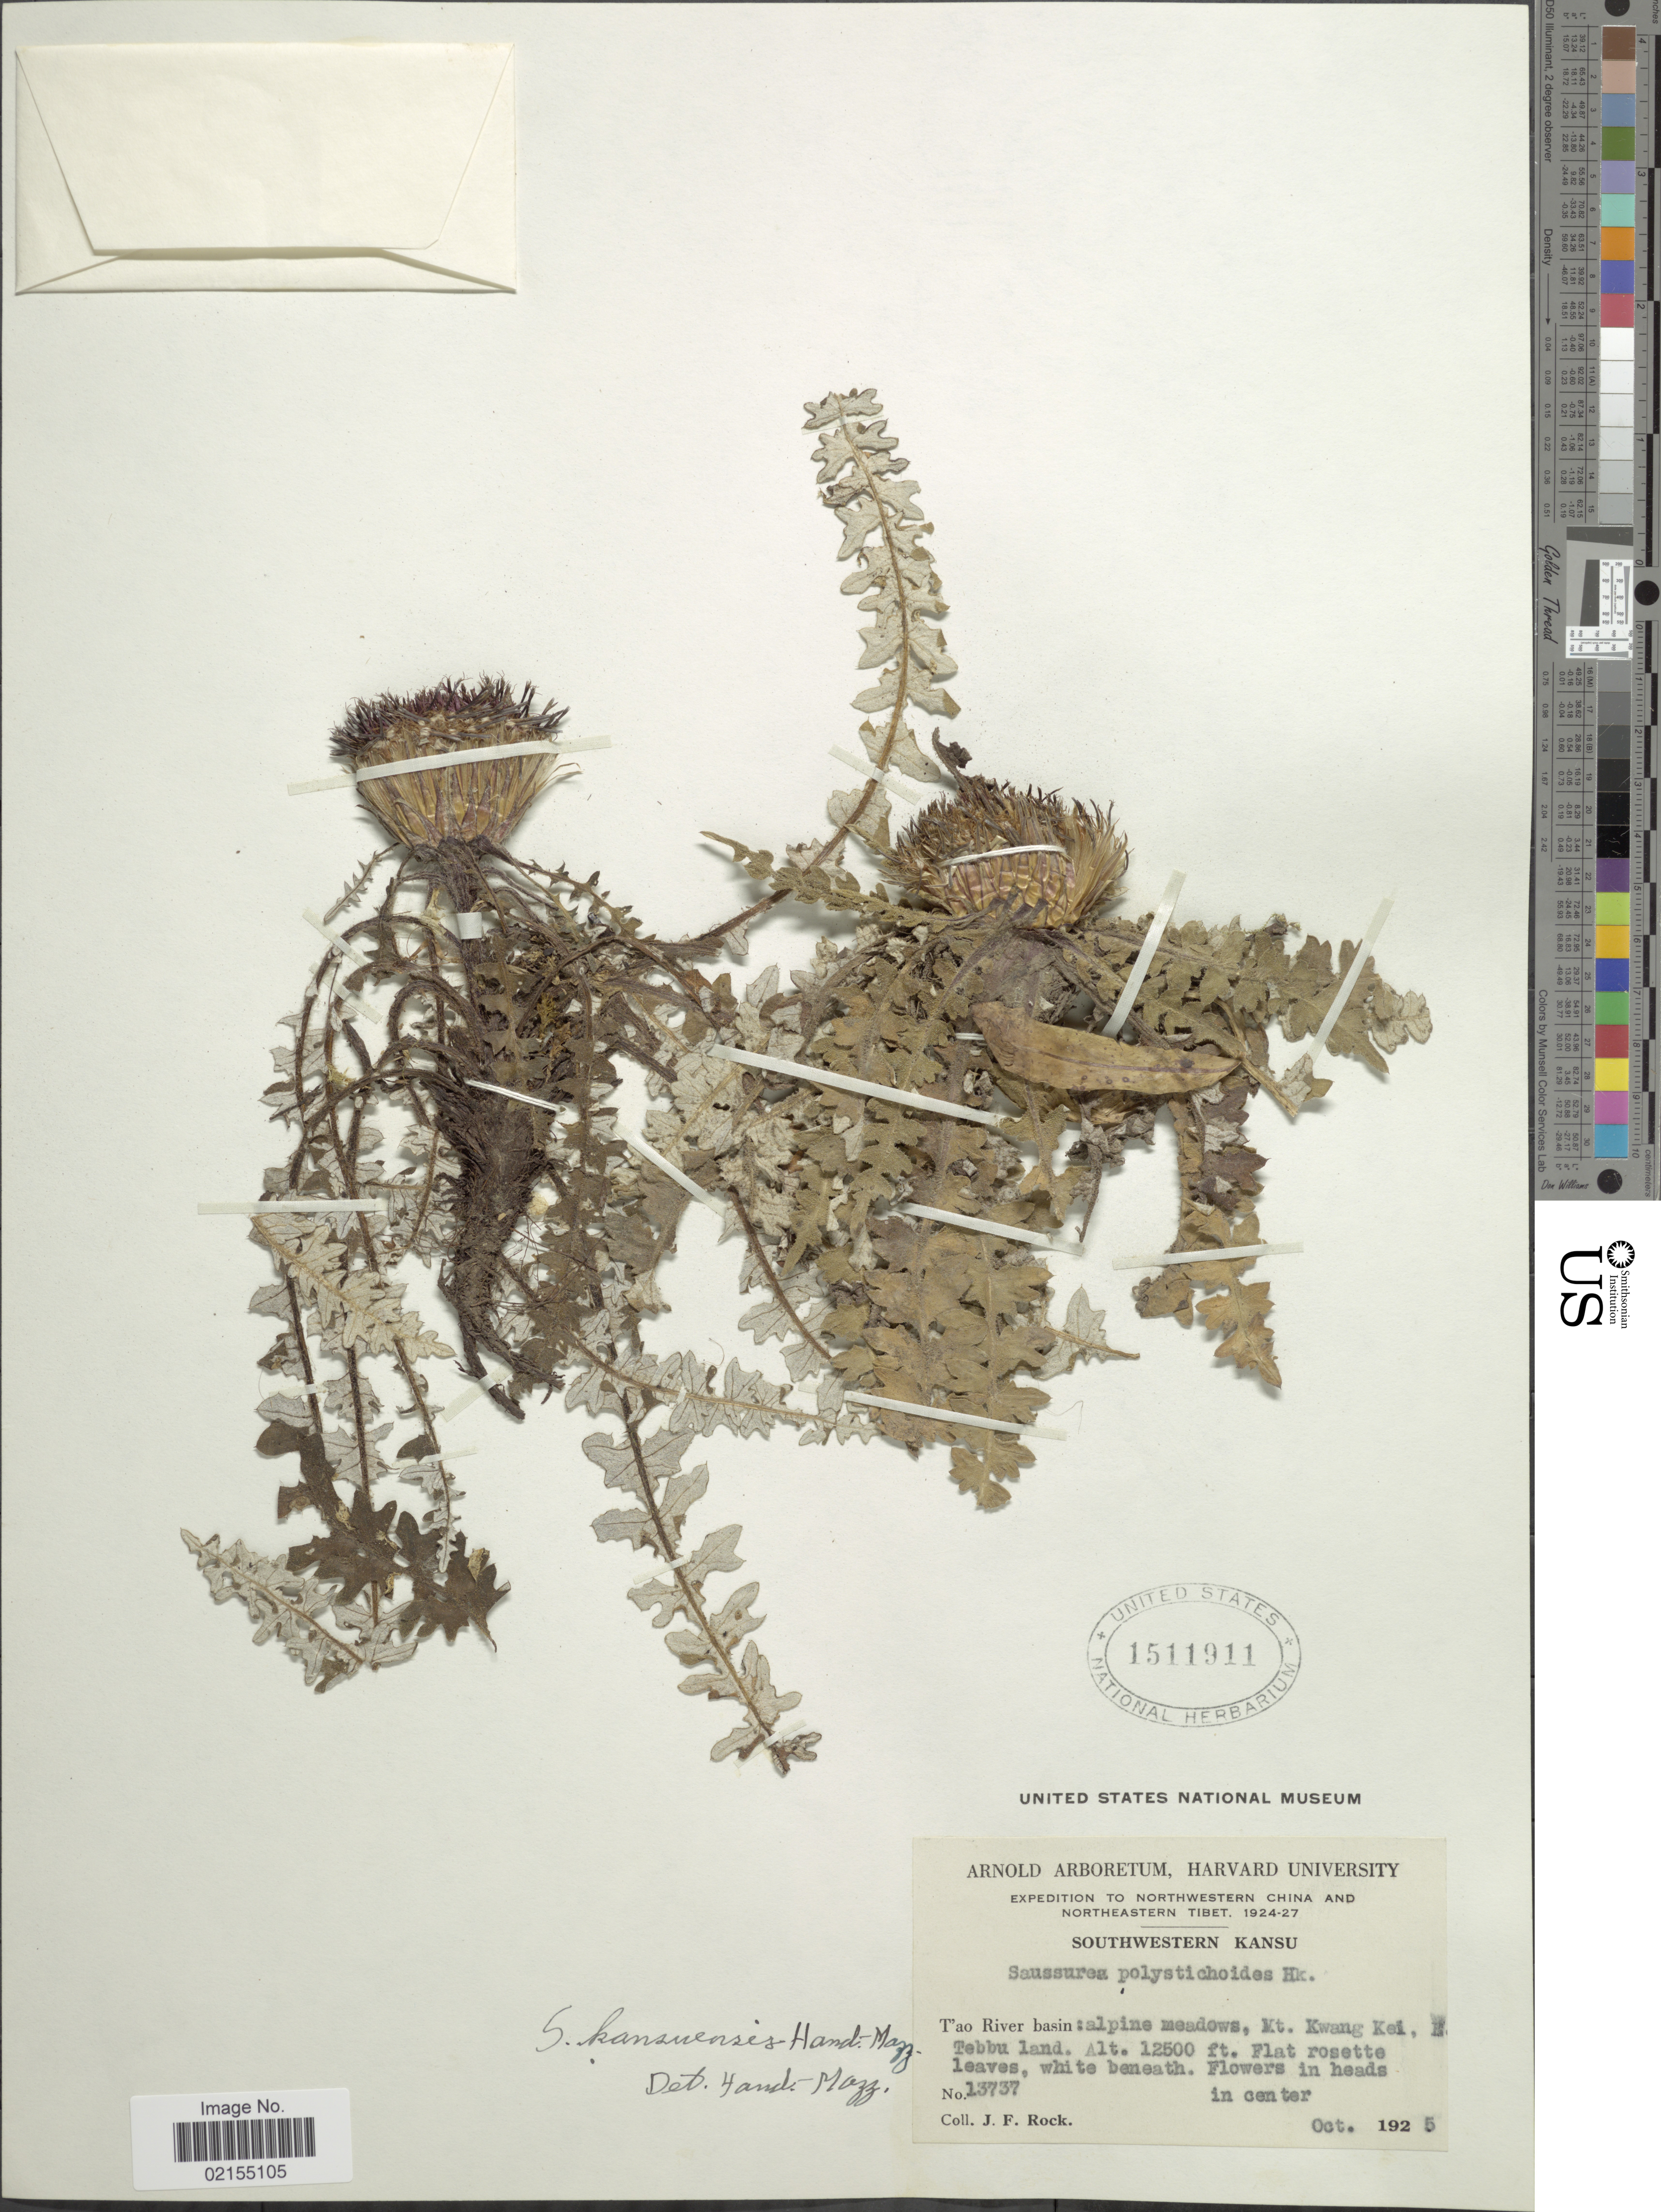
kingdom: Plantae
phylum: Tracheophyta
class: Magnoliopsida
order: Asterales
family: Asteraceae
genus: Saussurea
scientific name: Saussurea kansuensis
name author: Hand.-Mazz.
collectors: J. Rock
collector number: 13737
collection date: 1925-10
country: China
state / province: Gansu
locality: Southwestern Kansu, T' ao River Basin: alpine meadows, Mt. Kwang Kei, H. Tebbu Land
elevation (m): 3810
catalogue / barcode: US 1511911